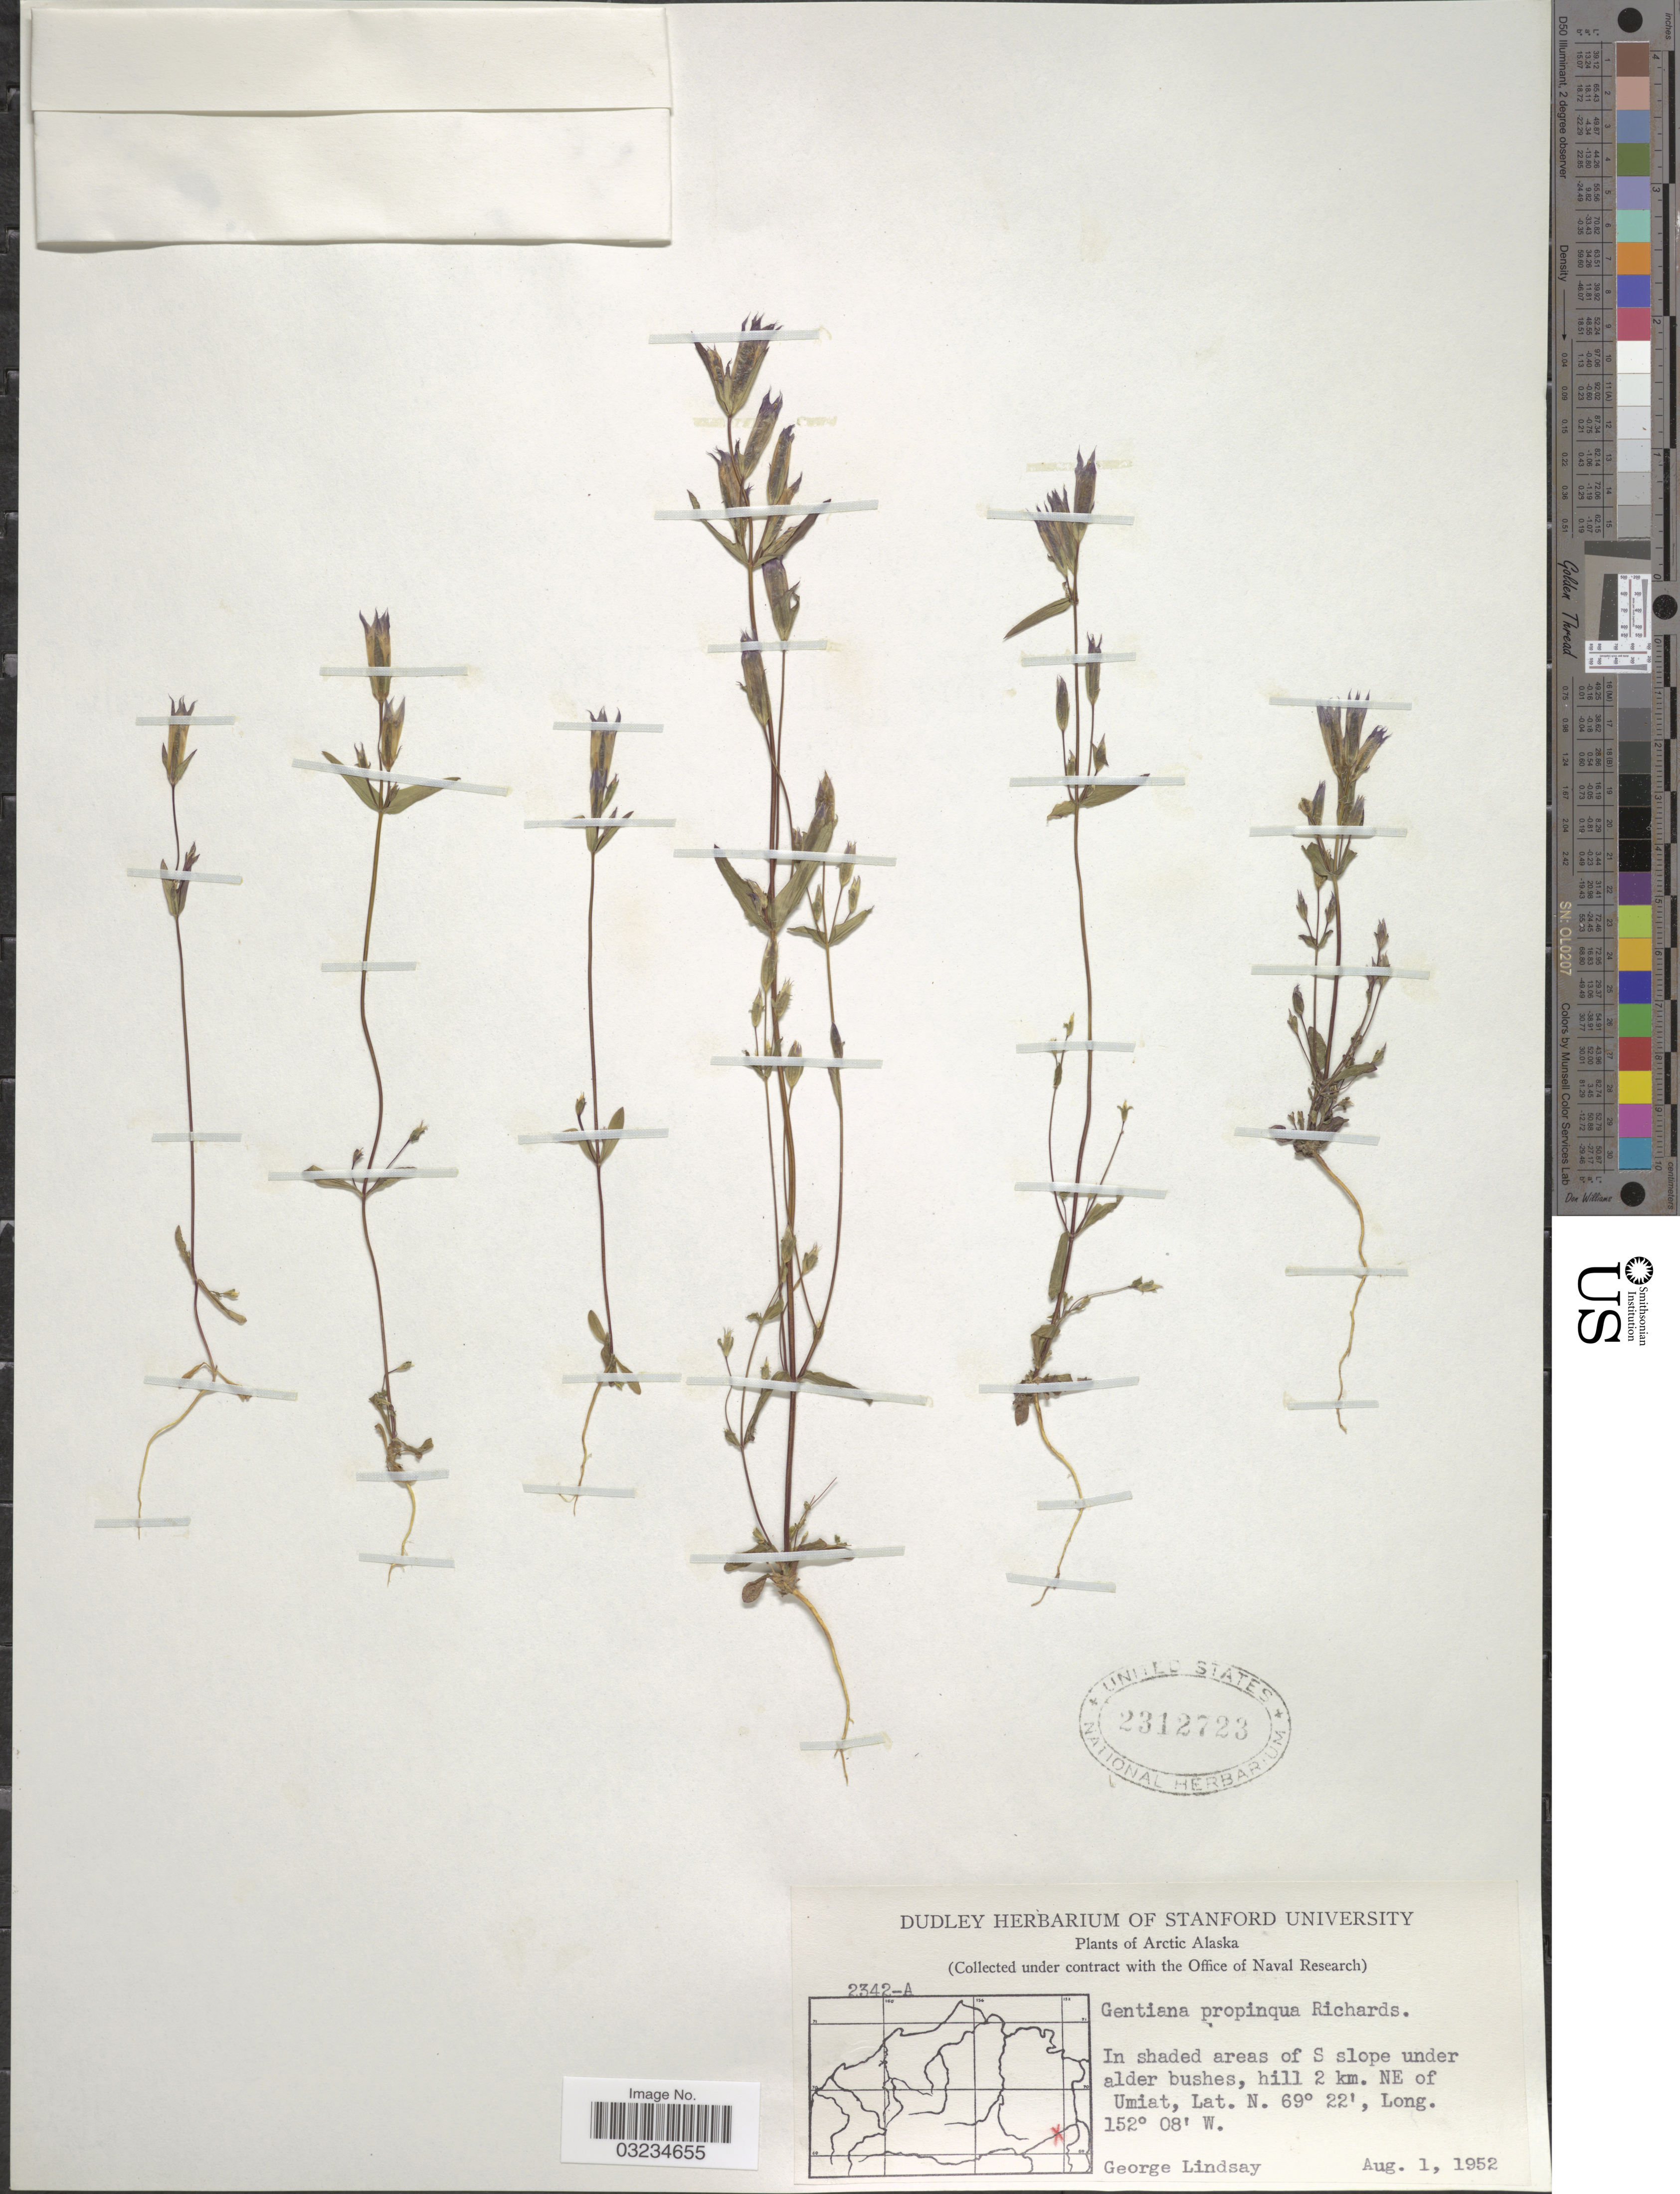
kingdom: Plantae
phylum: Tracheophyta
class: Magnoliopsida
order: Gentianales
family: Gentianaceae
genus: Gentiana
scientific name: Gentiana propinqua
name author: Richards.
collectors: G. Lindsay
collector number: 2342-A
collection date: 1952-08-01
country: United States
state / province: Alaska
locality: Arctic Alaska. In shaded areas of S slope under alder bushes, hill 2 km. NE of Umiat.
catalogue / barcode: US 2312723